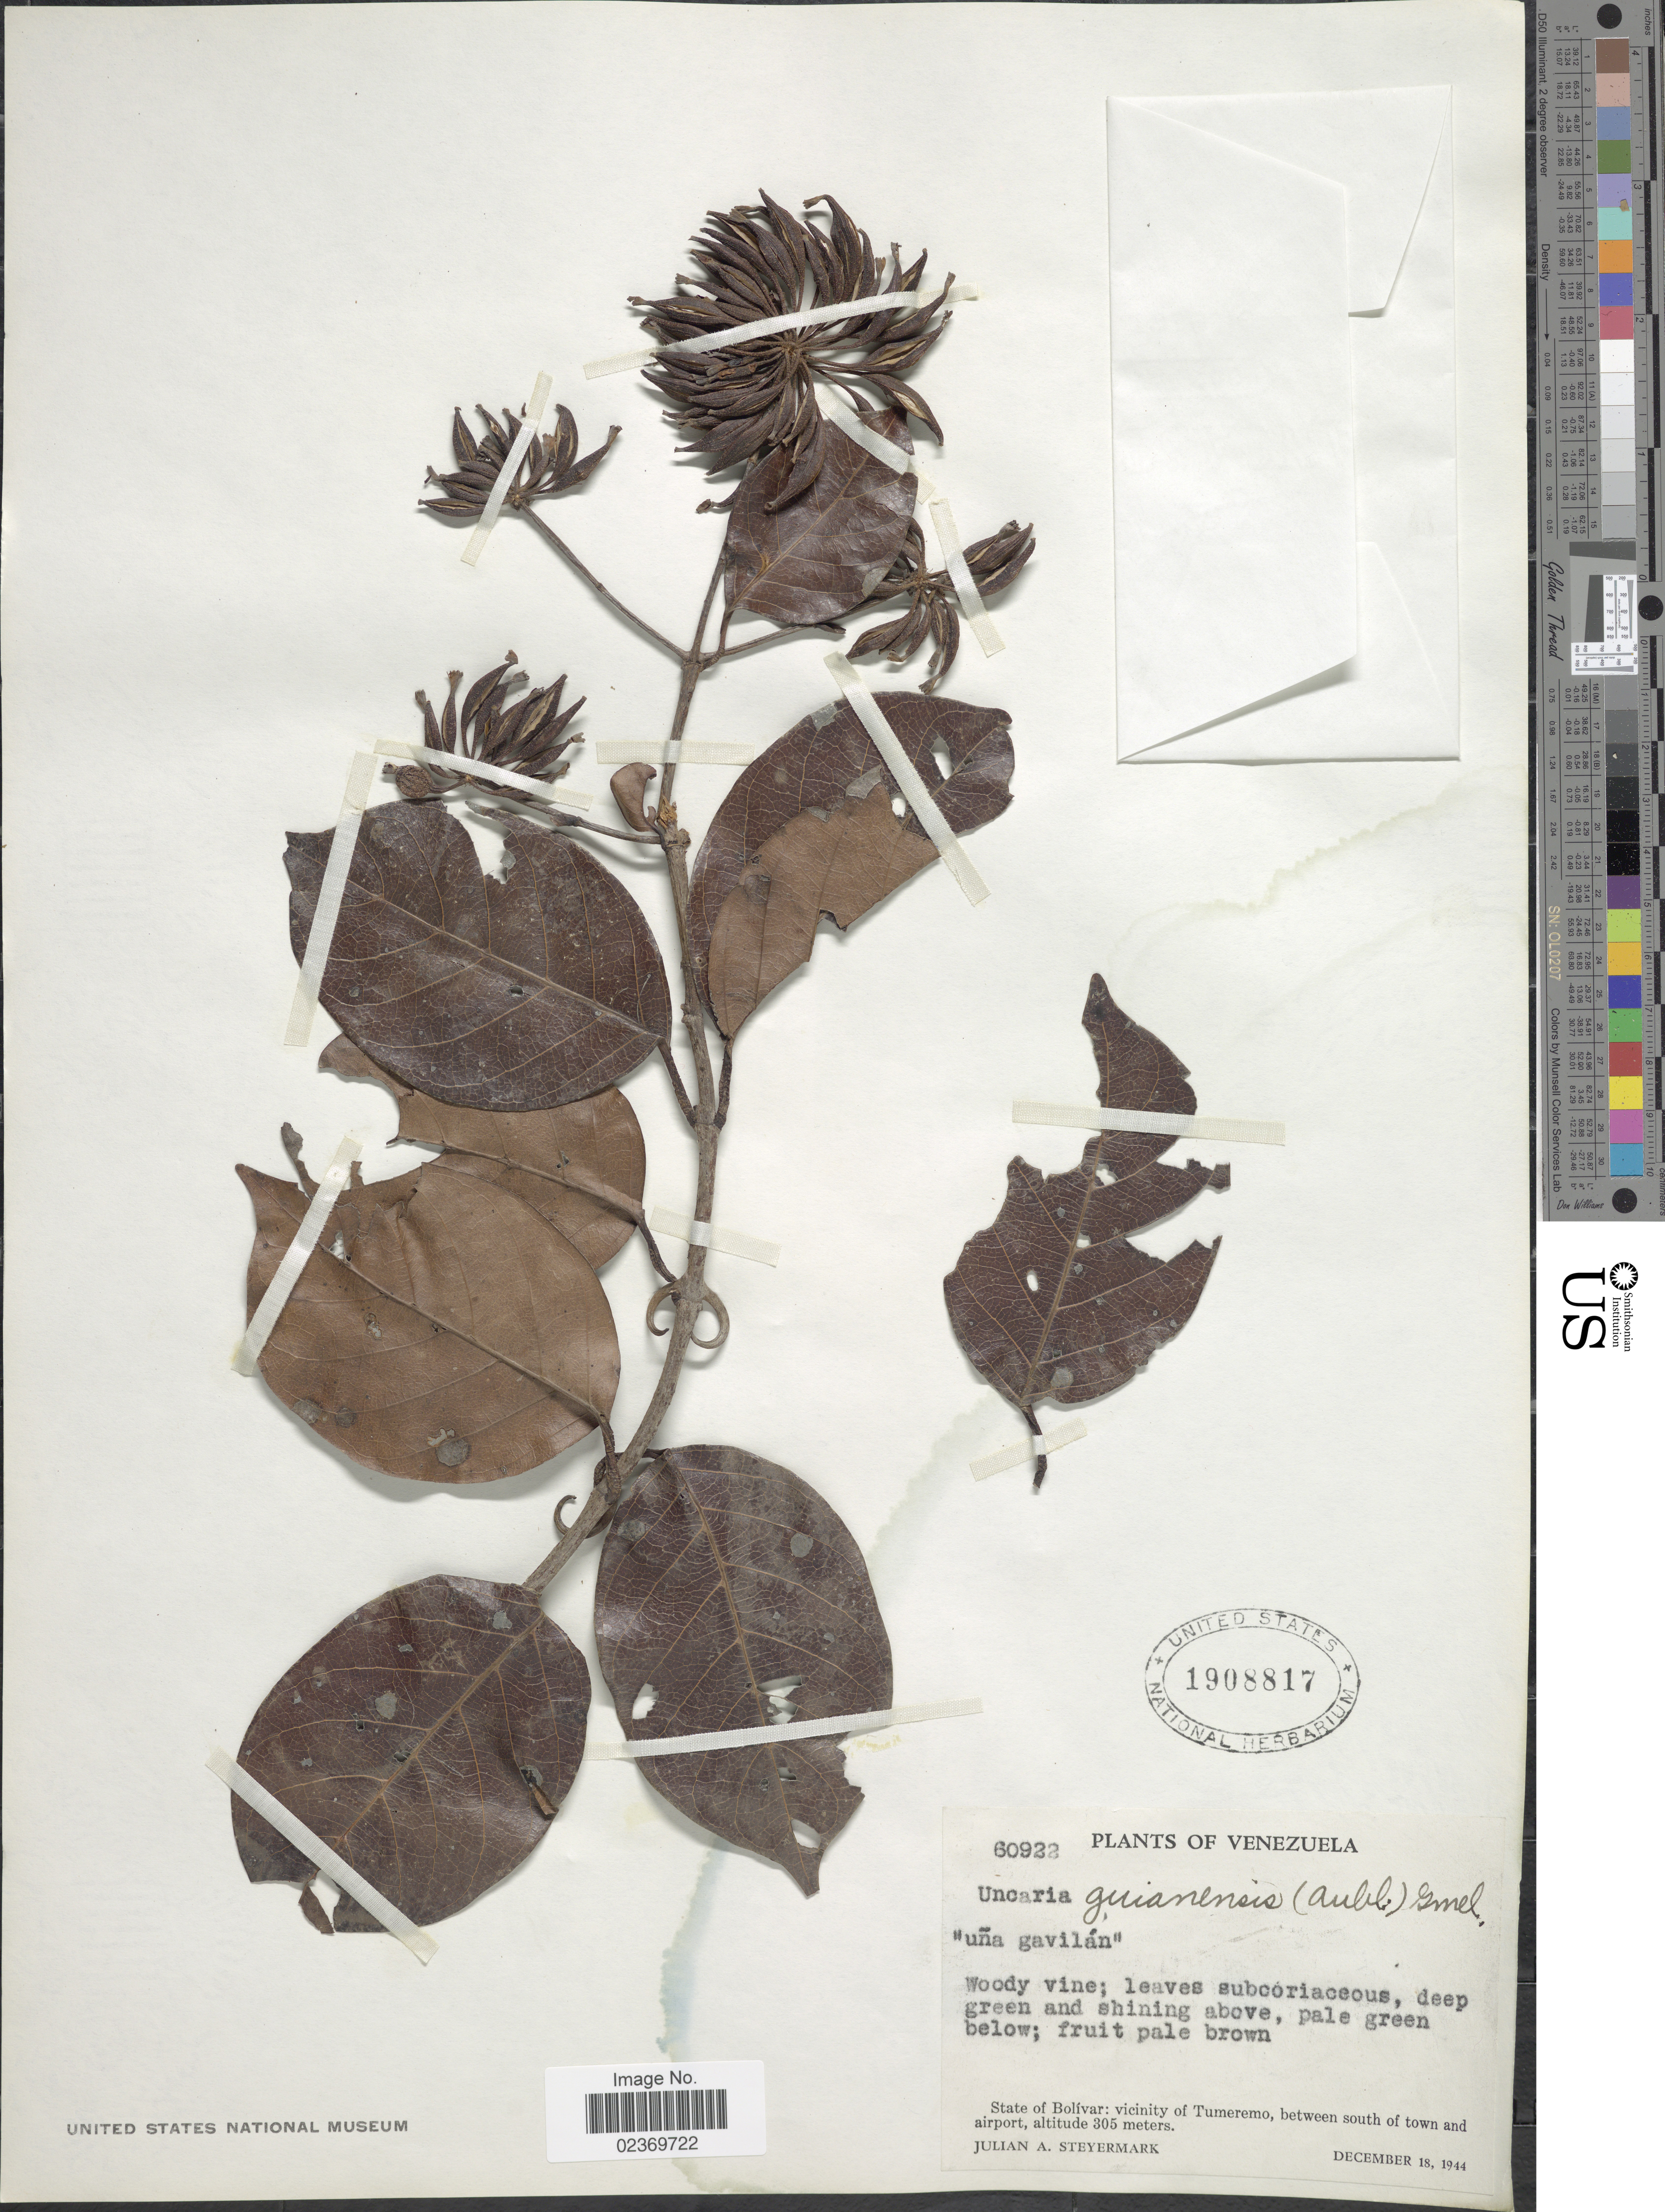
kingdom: Plantae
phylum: Tracheophyta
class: Magnoliopsida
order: Gentianales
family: Rubiaceae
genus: Uncaria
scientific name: Uncaria guianensis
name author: (Aubl.) J.F. Gmel.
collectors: J. Steyermark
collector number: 60922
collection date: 1944-12-18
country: Venezuela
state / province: Bolivar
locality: Vicinity of Tumeremo, between south of town and airport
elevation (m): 305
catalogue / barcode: US 1908817